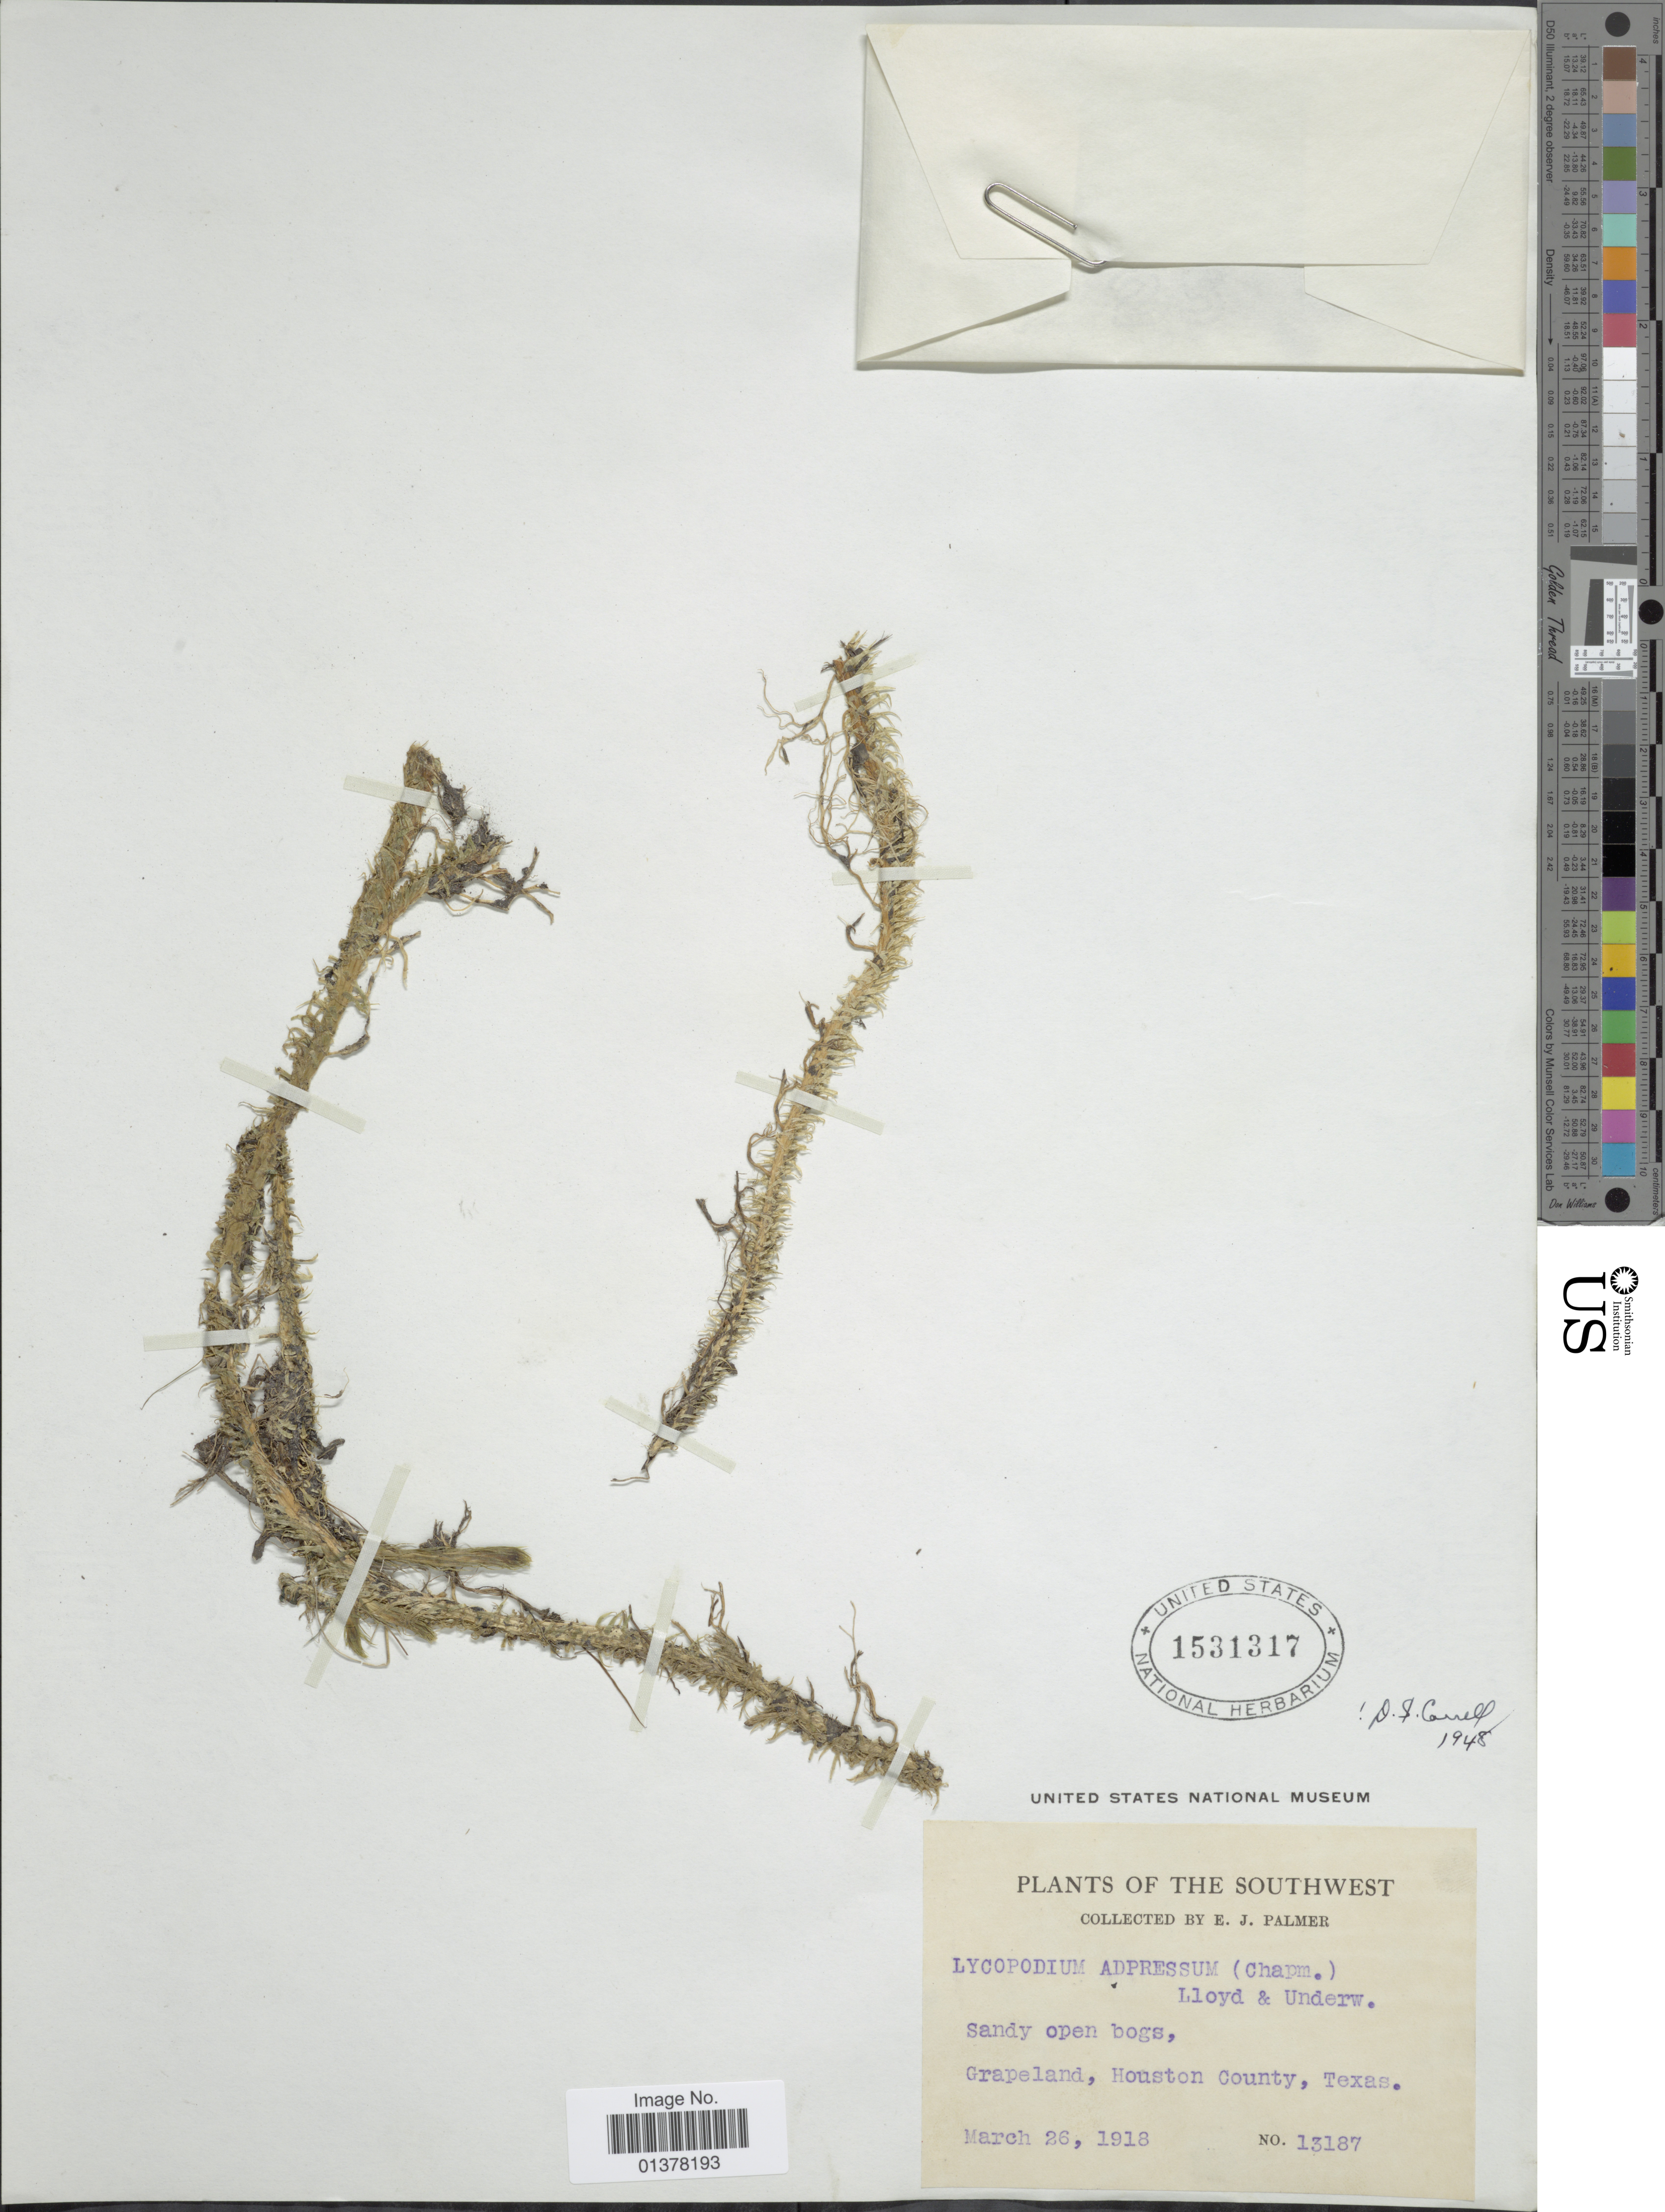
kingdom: Plantae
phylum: Tracheophyta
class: Lycopodiopsida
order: Lycopodiales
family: Lycopodiaceae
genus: Lycopodiella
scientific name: Lycopodiella appressa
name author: (Chapm.) Cranfill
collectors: E. J. Palmer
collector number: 13187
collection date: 1918-03-26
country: United States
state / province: Texas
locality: Grapeland, Houston County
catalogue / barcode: US 1531317